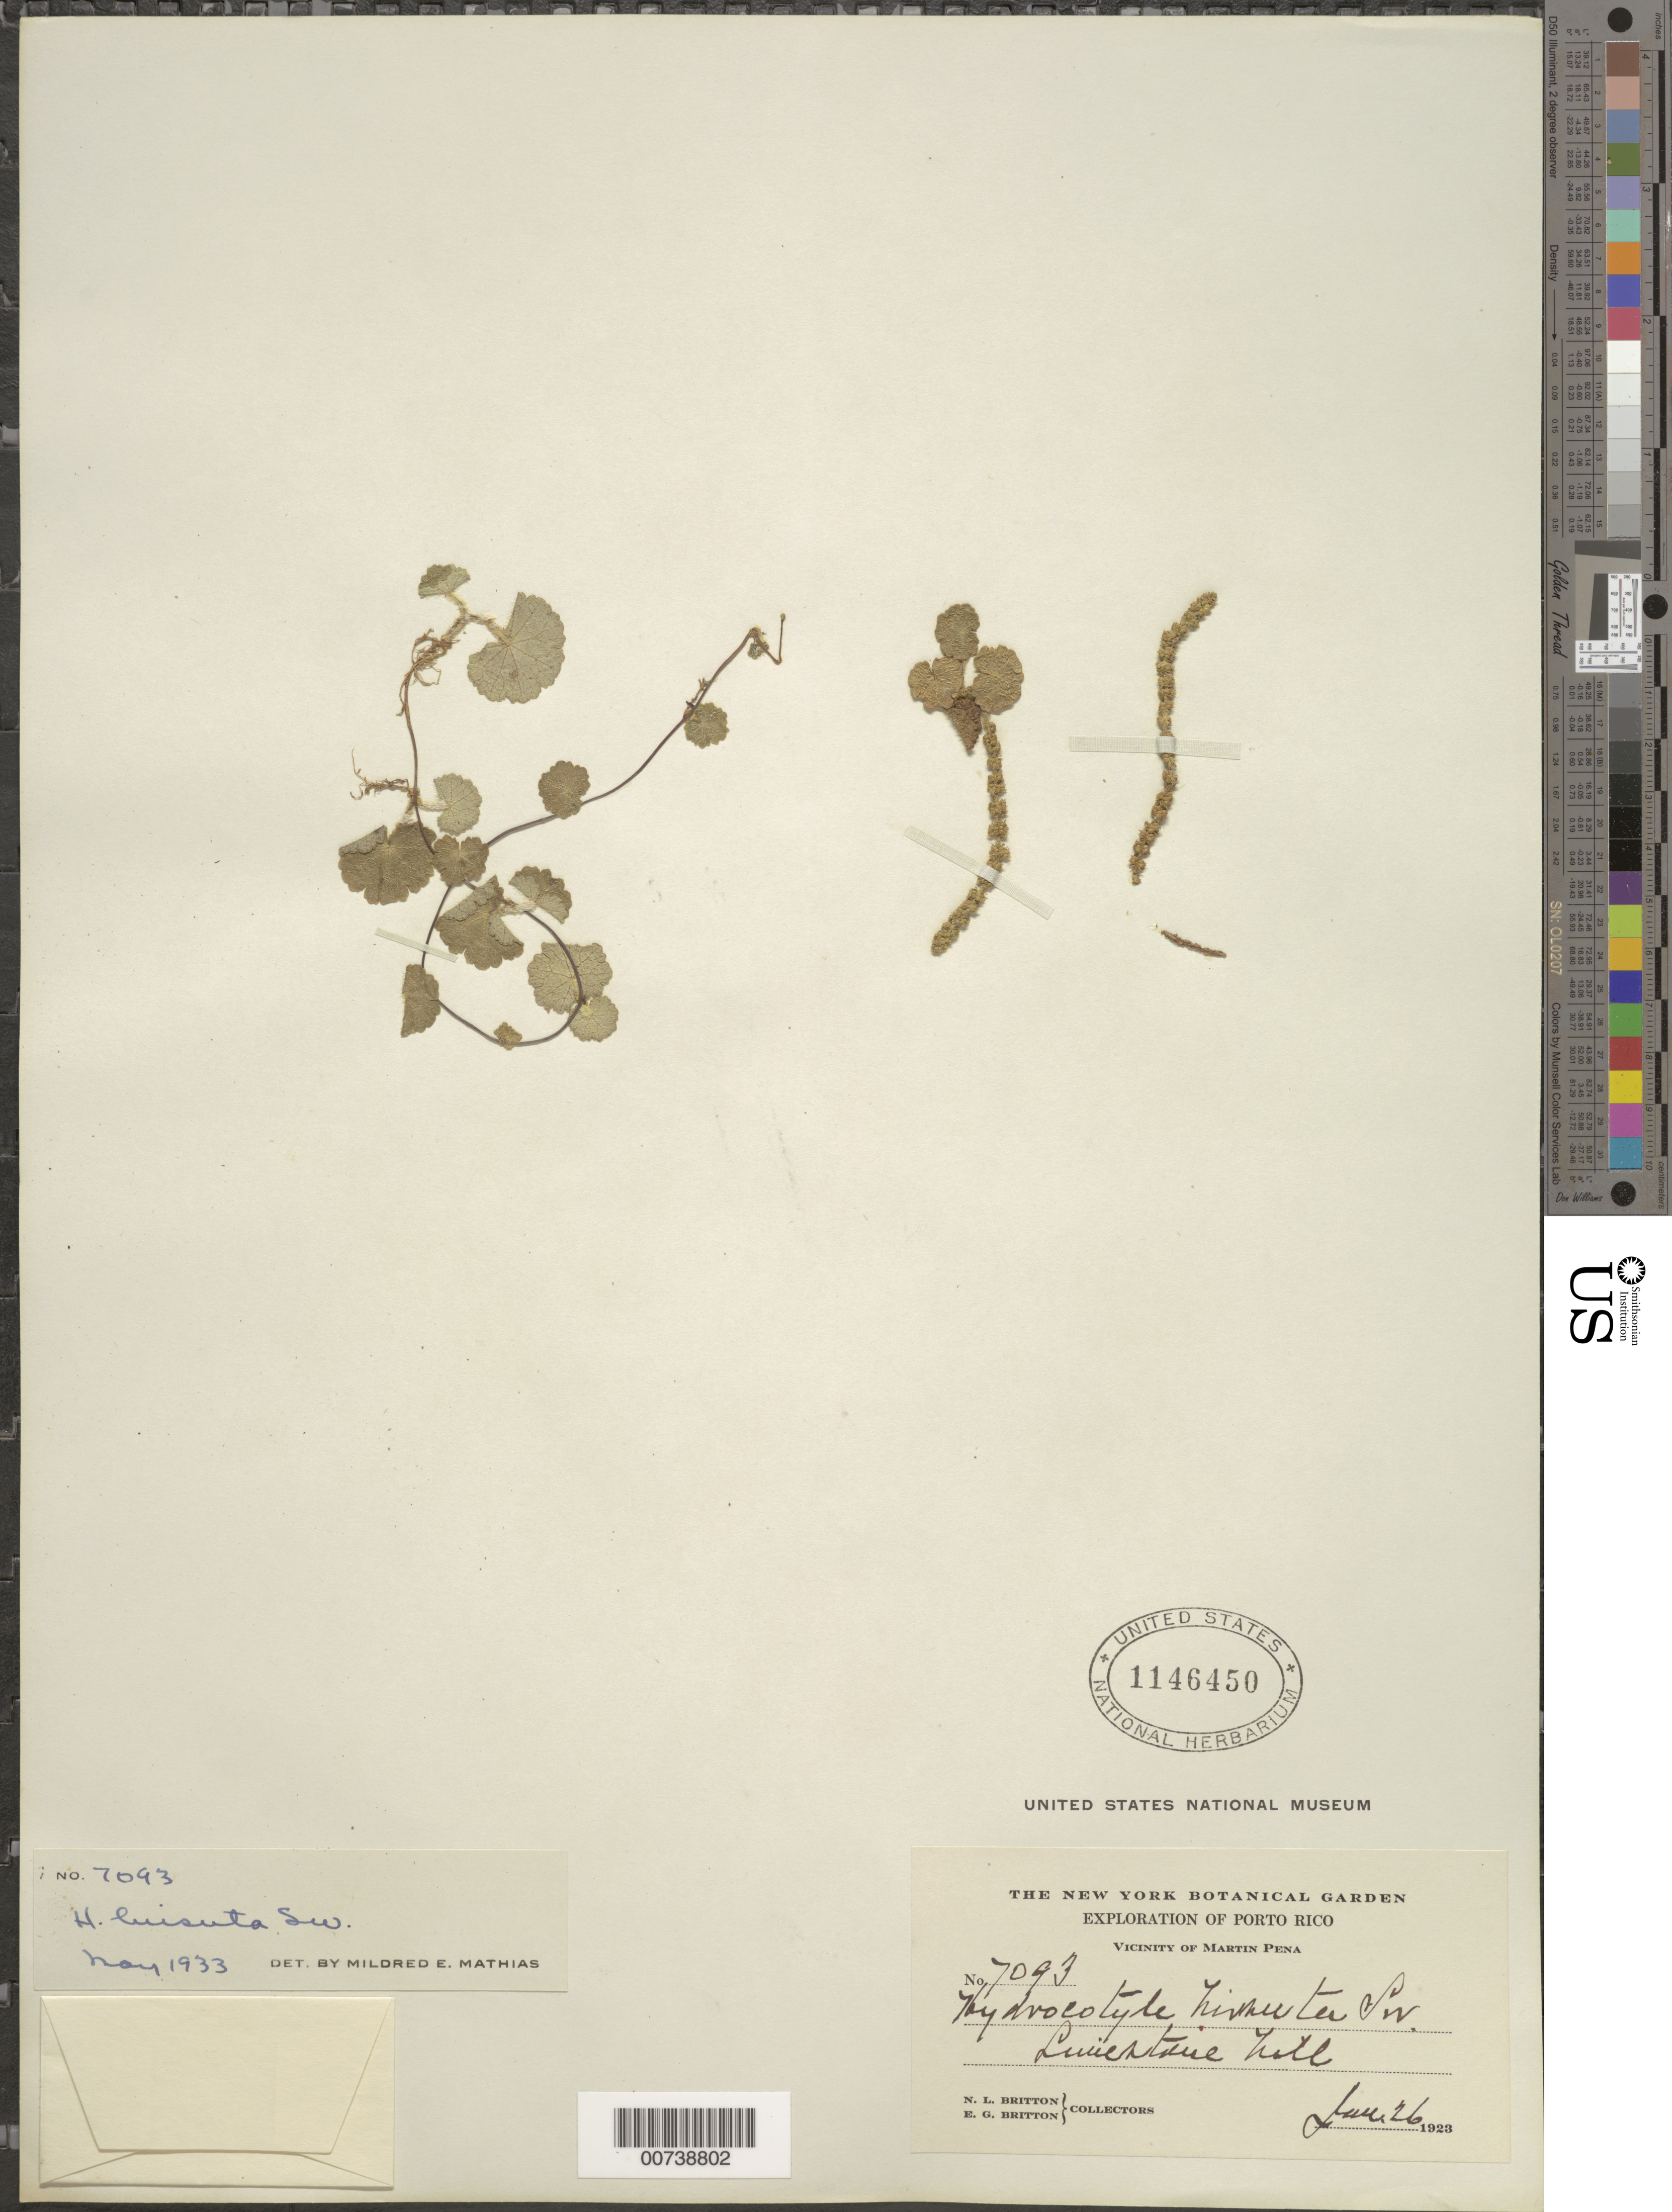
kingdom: Plantae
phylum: Tracheophyta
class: Magnoliopsida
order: Apiales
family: Araliaceae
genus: Hydrocotyle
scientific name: Hydrocotyle hirsuta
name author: Sw.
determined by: Mathias, M. E.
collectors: N. Britton & E. G. Britton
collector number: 7093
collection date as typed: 26 Jun 1923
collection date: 1923-06-26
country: Puerto Rico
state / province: San Juan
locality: Martín Peña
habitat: Limestone hill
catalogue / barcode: US 1146450